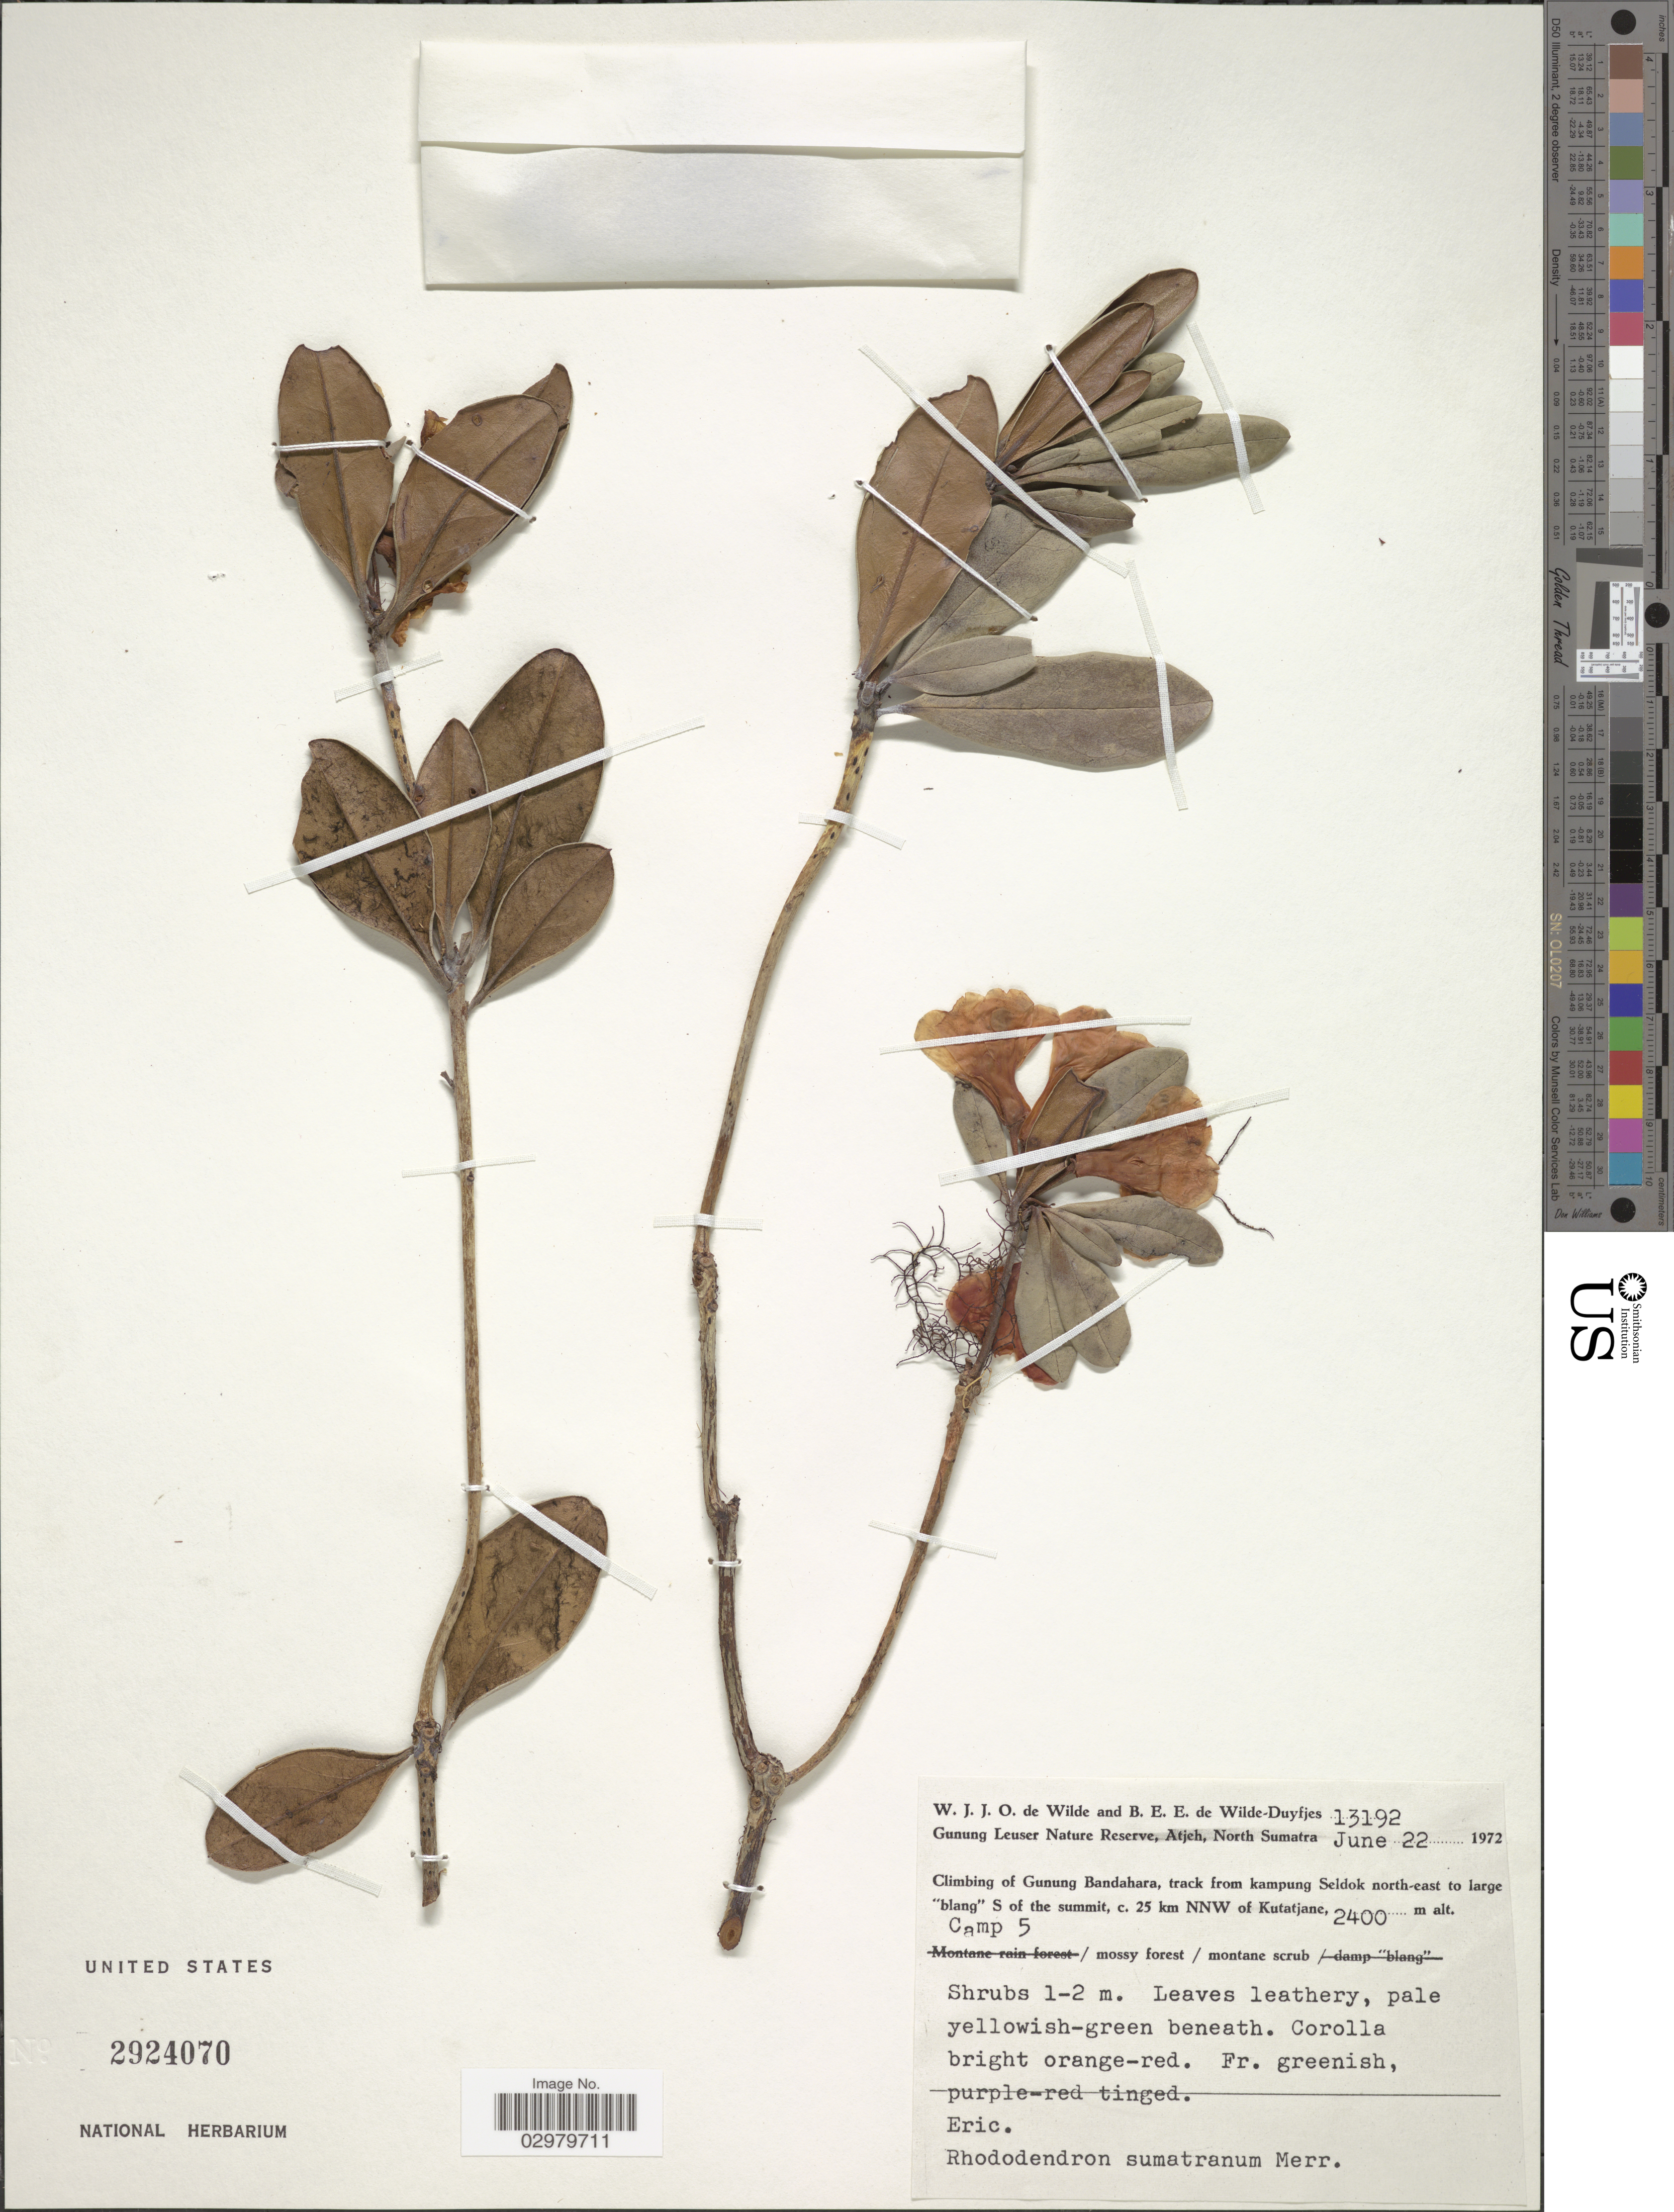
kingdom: Plantae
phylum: Tracheophyta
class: Magnoliopsida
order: Ericales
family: Ericaceae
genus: Rhododendron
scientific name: Rhododendron sumatranum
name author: Merr.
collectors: W. J. de Wilde & B. E. de Wilde-Duyfjes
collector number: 13192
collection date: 1972-06-22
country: Indonesia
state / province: Sumatra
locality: Gunung Leuser Nature Reserve, Atjeh, North Sumatra. Climbing of Gunung Bandahara, track from kampung Seldok north-east to large "blang" S of the summit, c. 25 km NNW of Kutatjane. Camp 5.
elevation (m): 2400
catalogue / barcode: US 2924070